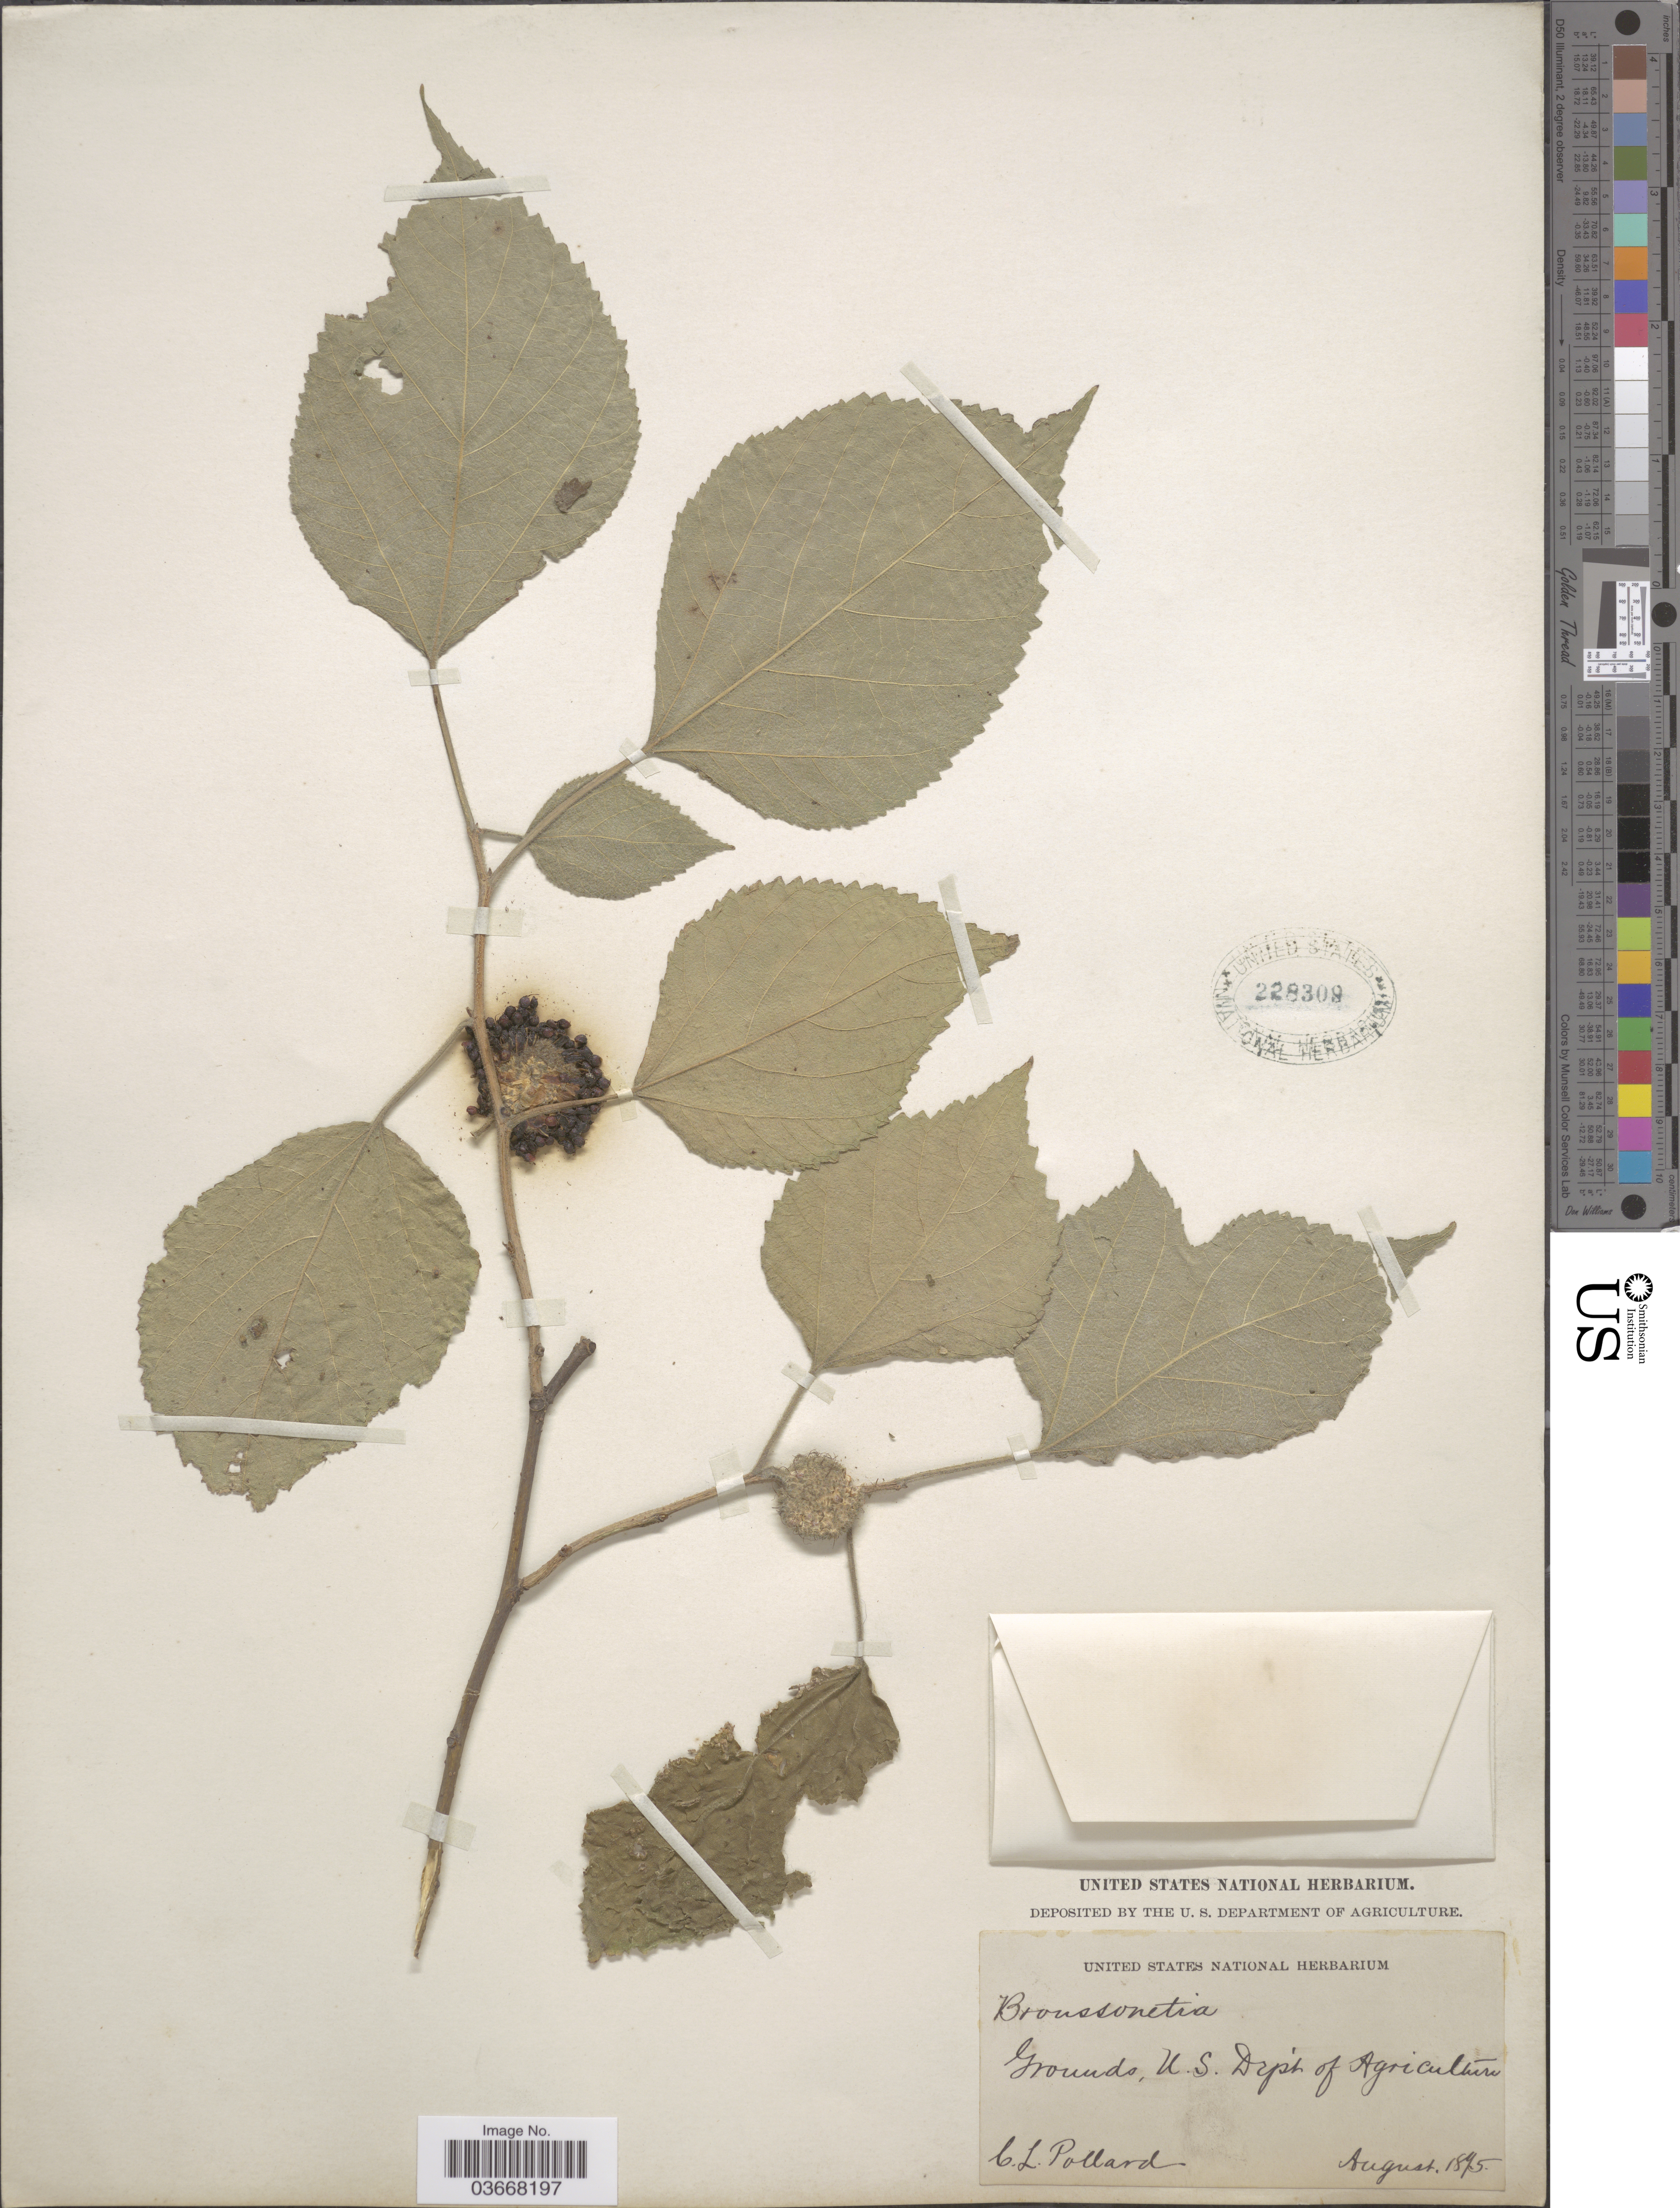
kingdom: Plantae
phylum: Tracheophyta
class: Magnoliopsida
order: Rosales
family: Moraceae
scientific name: Broussoneta papyrifera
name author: (L.) L'Hér. ex Vent.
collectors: C. L. Pollard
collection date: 1895-08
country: United States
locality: Grounds, U.S. Dept. of Agriculture.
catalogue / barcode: US 228309